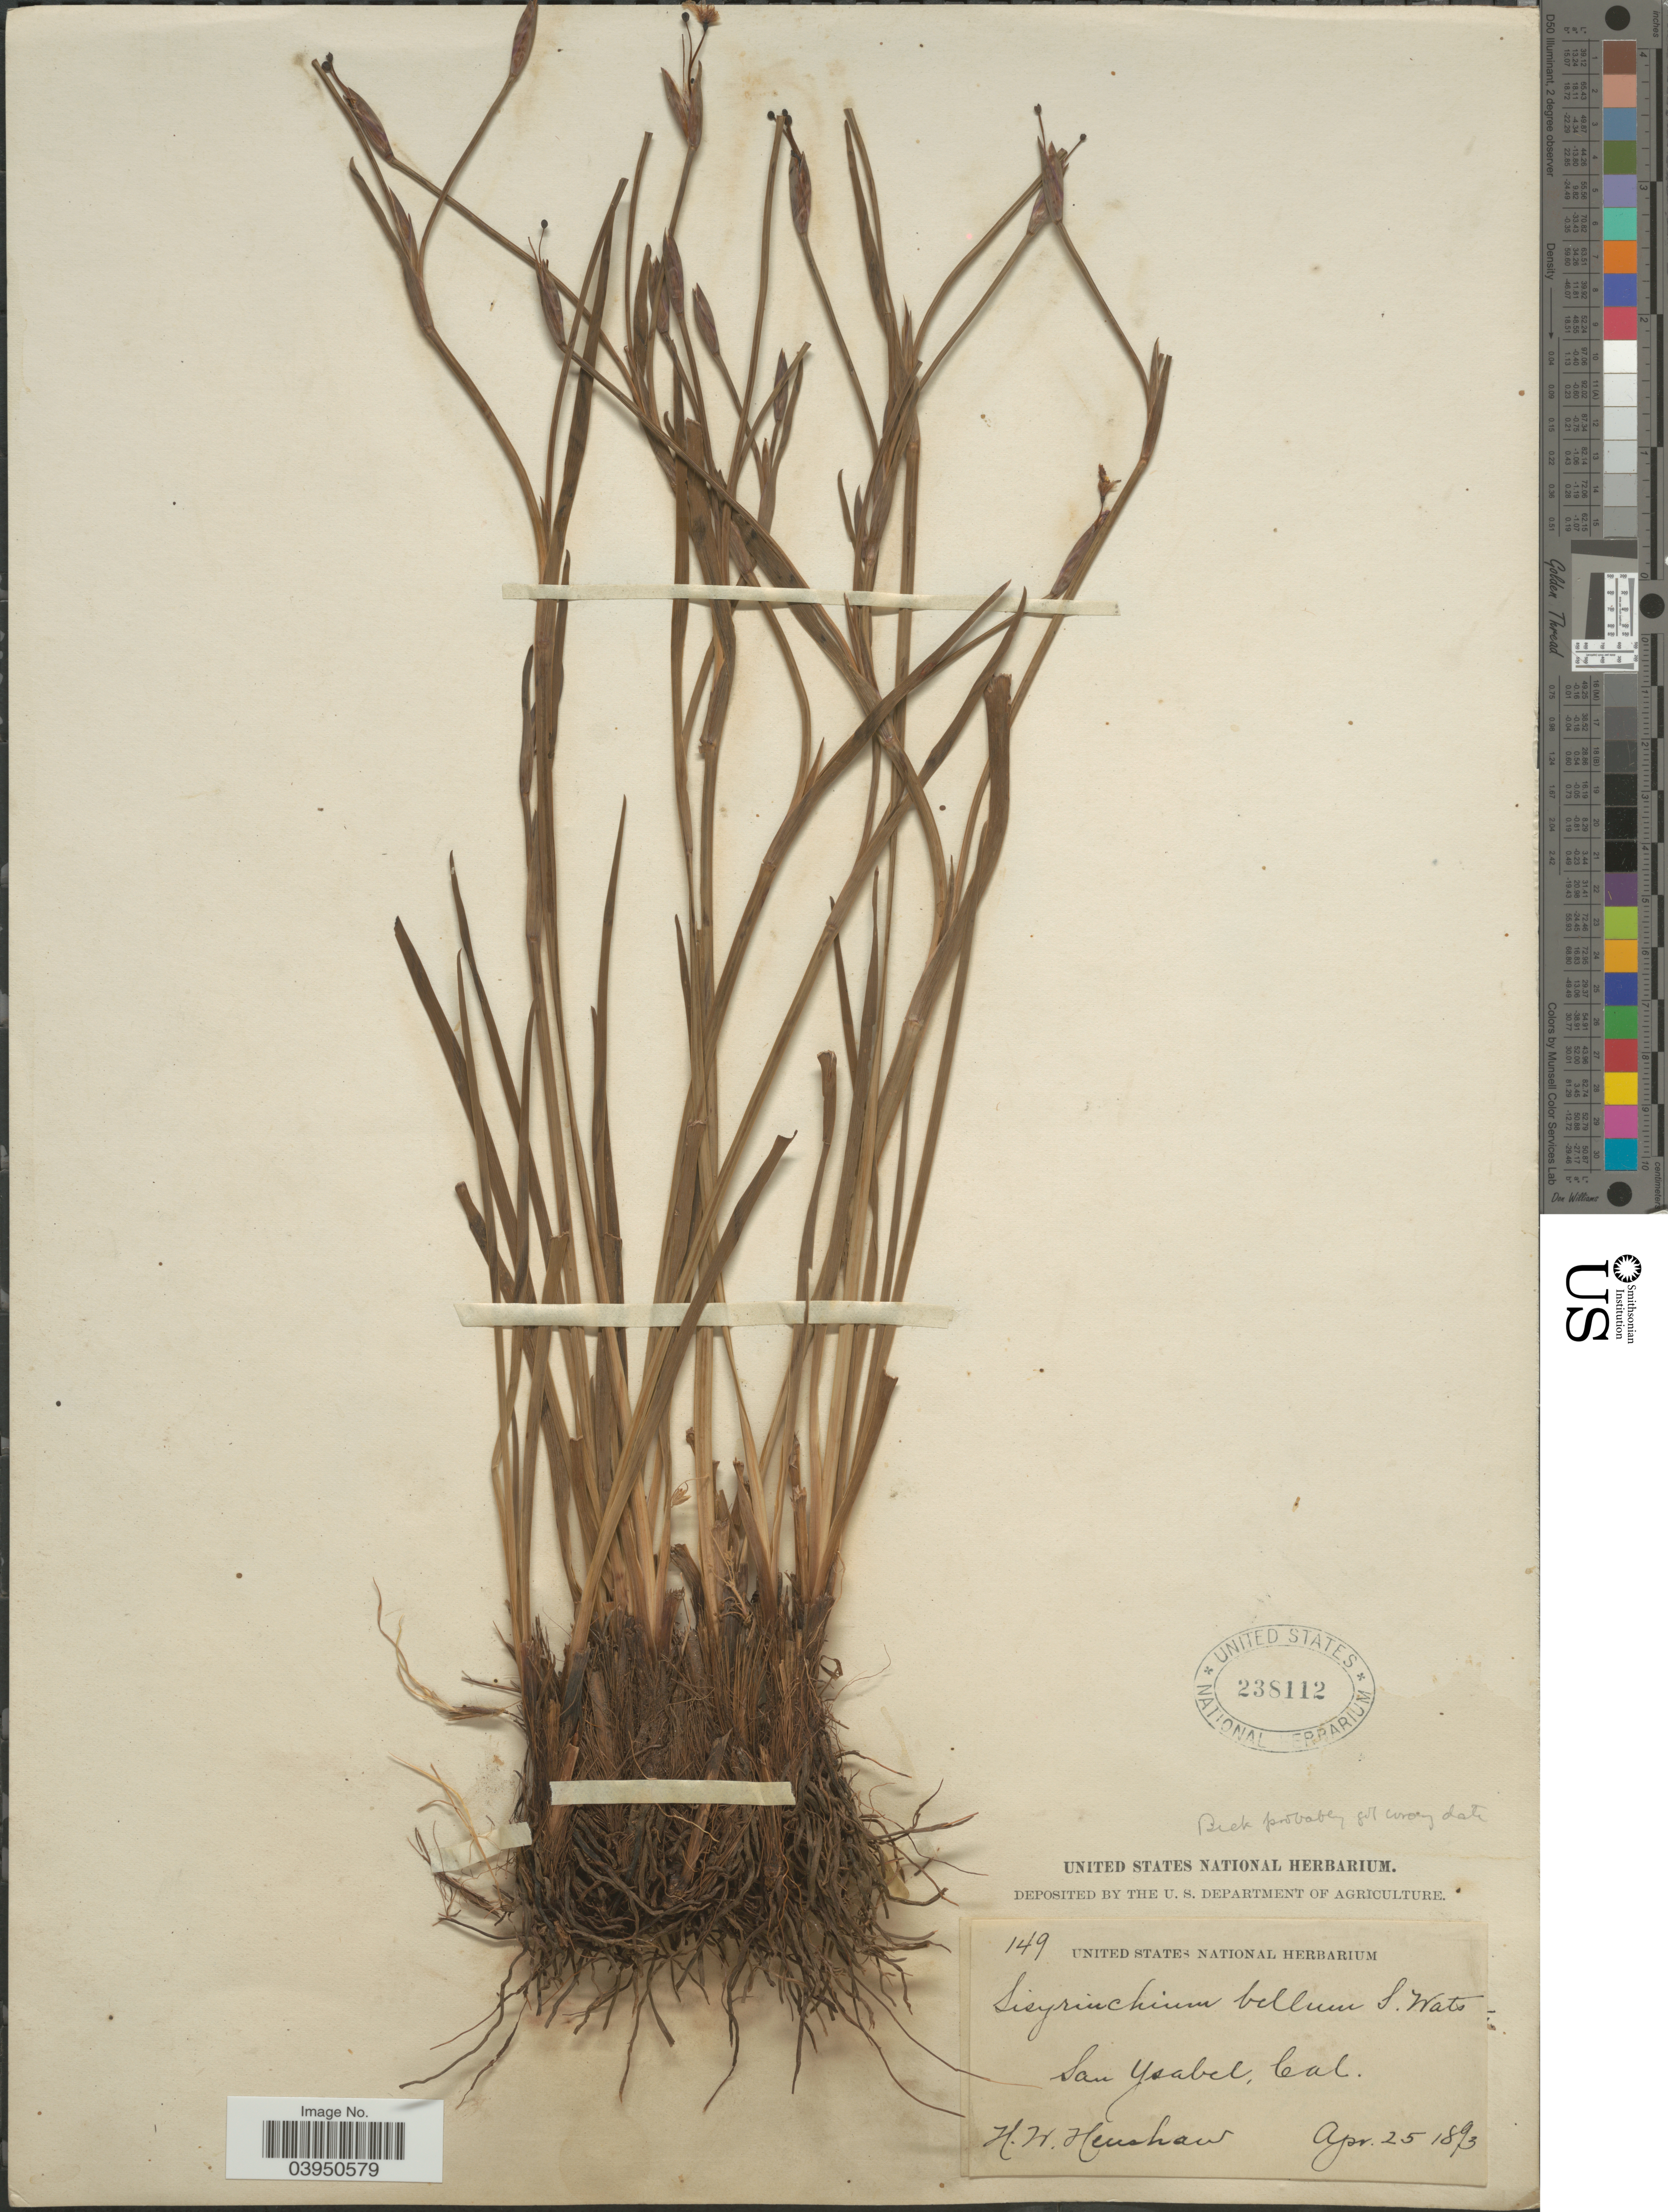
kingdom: Plantae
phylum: Tracheophyta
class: Liliopsida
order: Asparagales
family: Iridaceae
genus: Sisyrinchium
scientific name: Sisyrinchium bellum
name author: S. Watson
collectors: H. Henshaw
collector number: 149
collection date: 1893-04-25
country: United States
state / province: California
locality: San Ysabel.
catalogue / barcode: US 238112